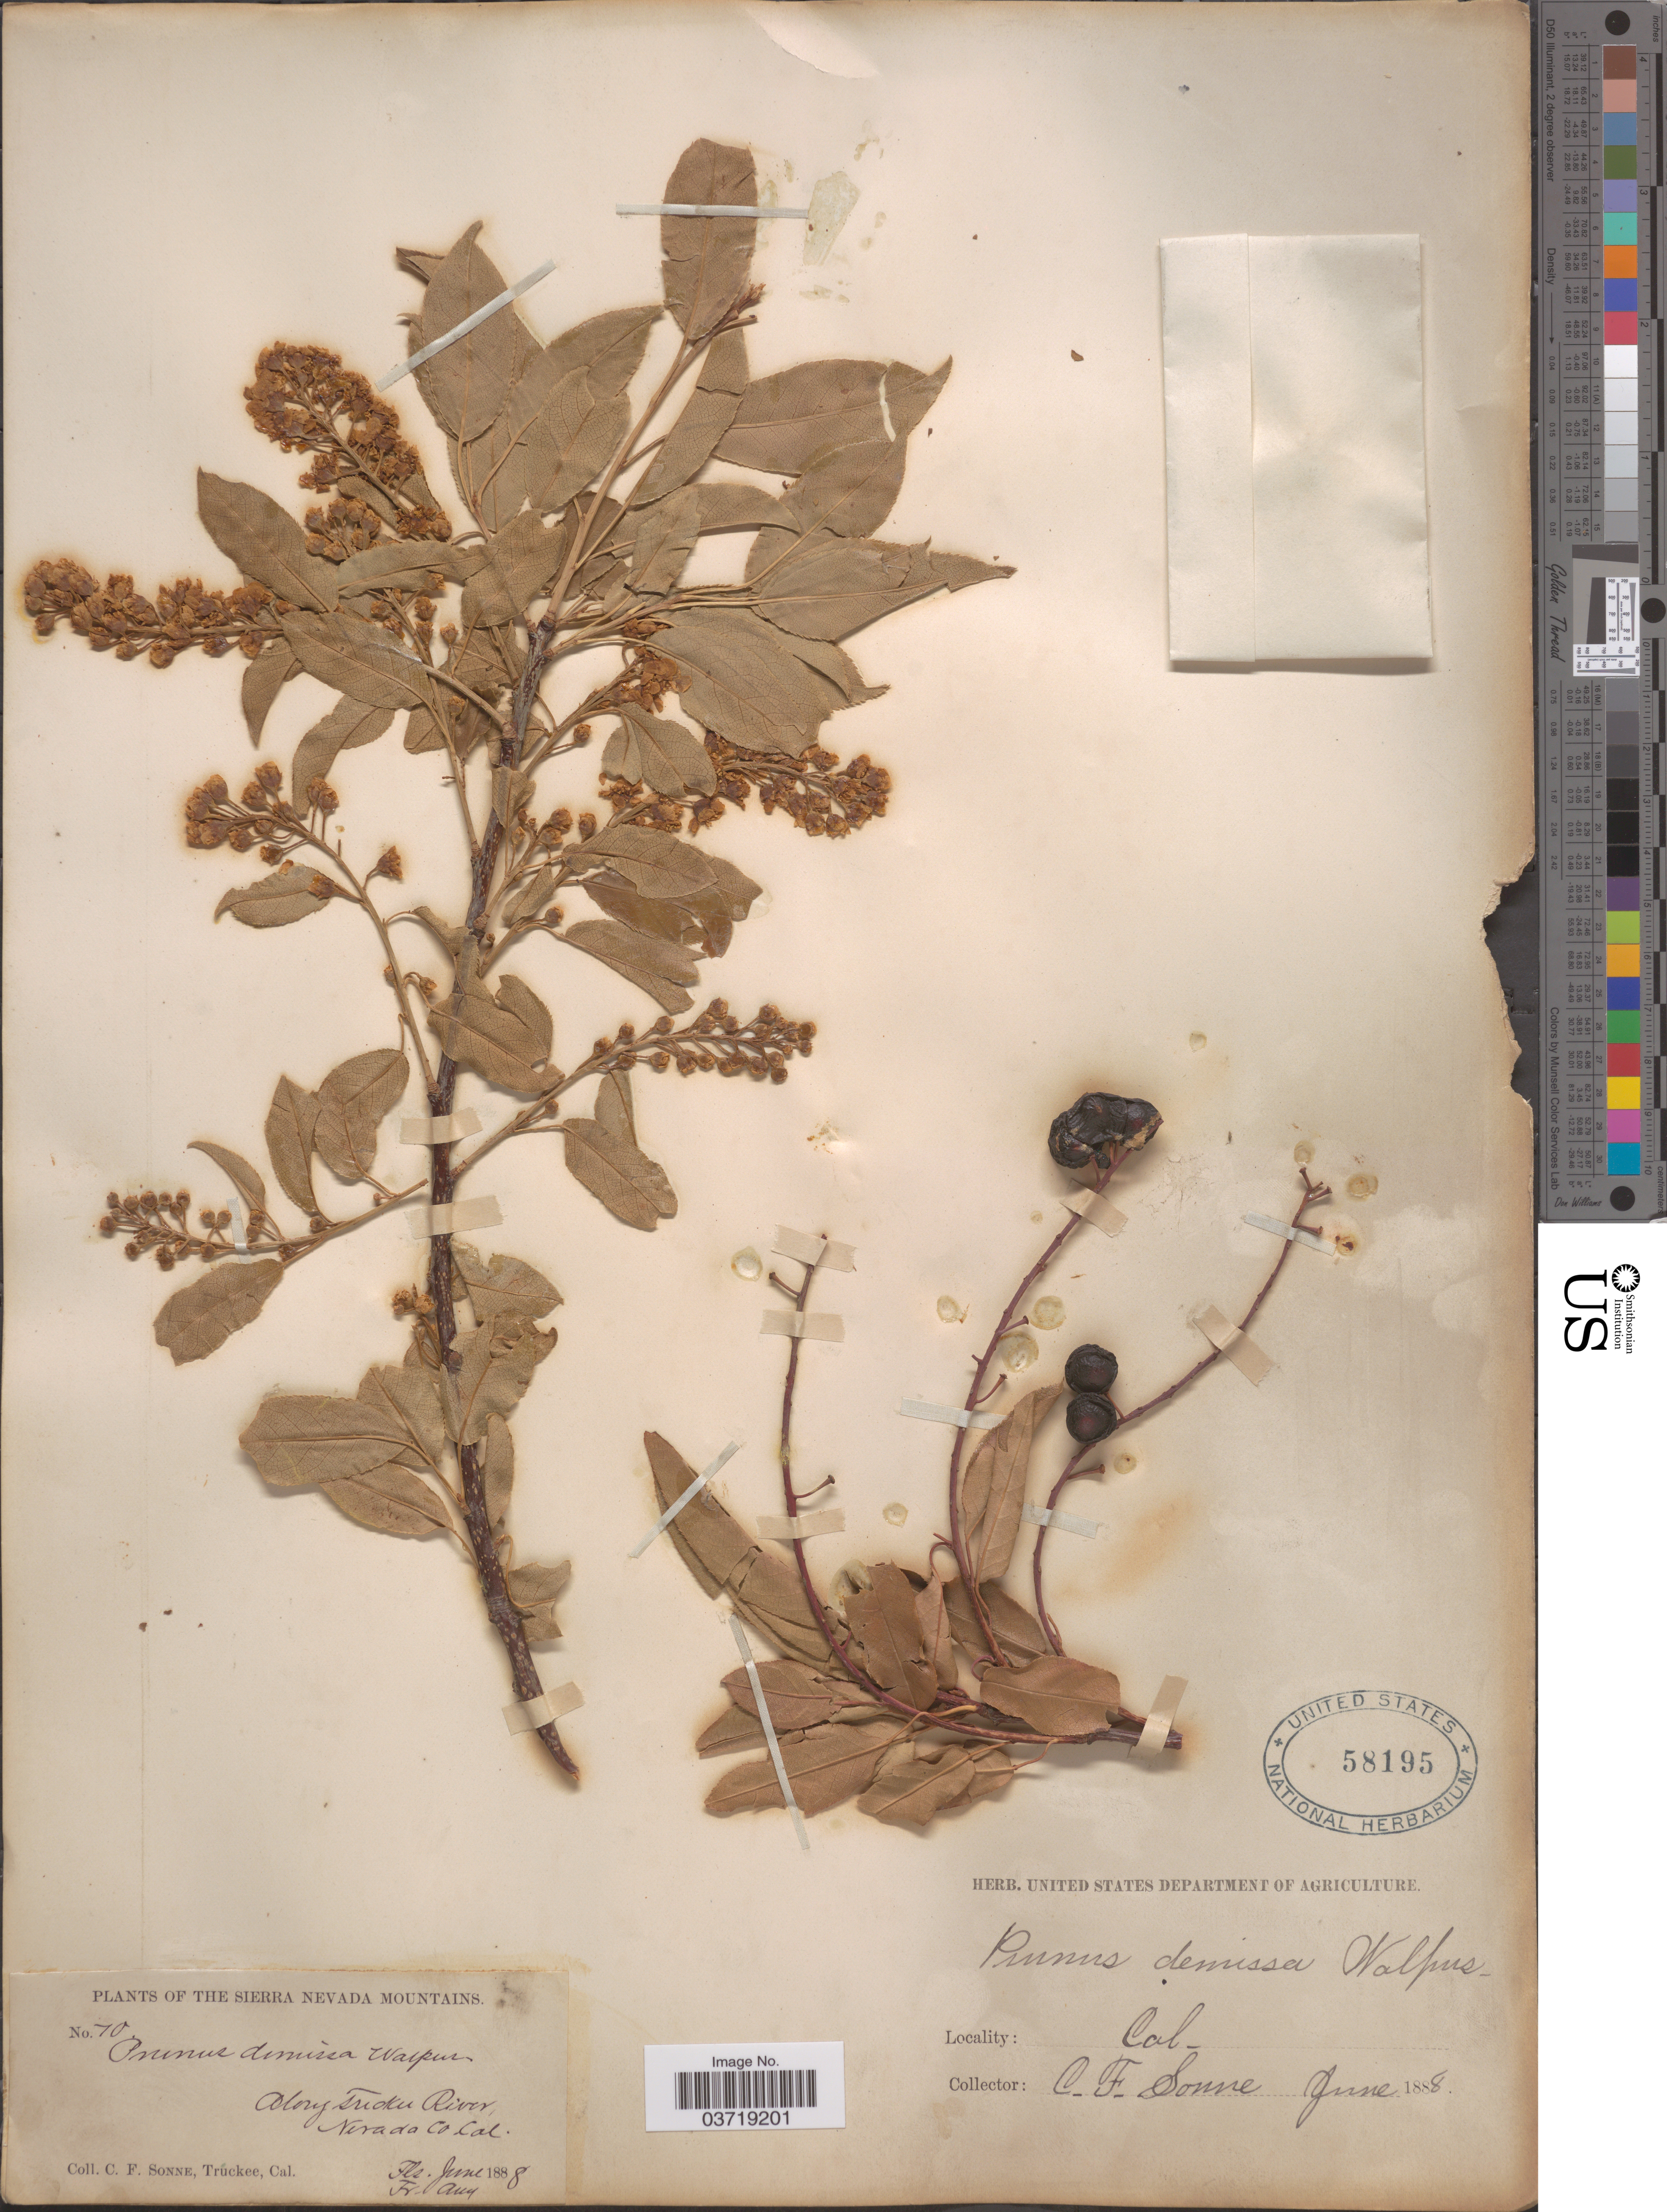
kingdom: Plantae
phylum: Tracheophyta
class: Magnoliopsida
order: Rosales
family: Rosaceae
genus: Prunus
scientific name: Prunus virginiana var. demissa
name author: (Nutt.) Torr.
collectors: C. Sonne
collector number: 70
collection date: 1888-06/1888-08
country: United States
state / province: California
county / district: Nevada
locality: Along Truckee River, Nevada Co.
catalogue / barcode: US 58195